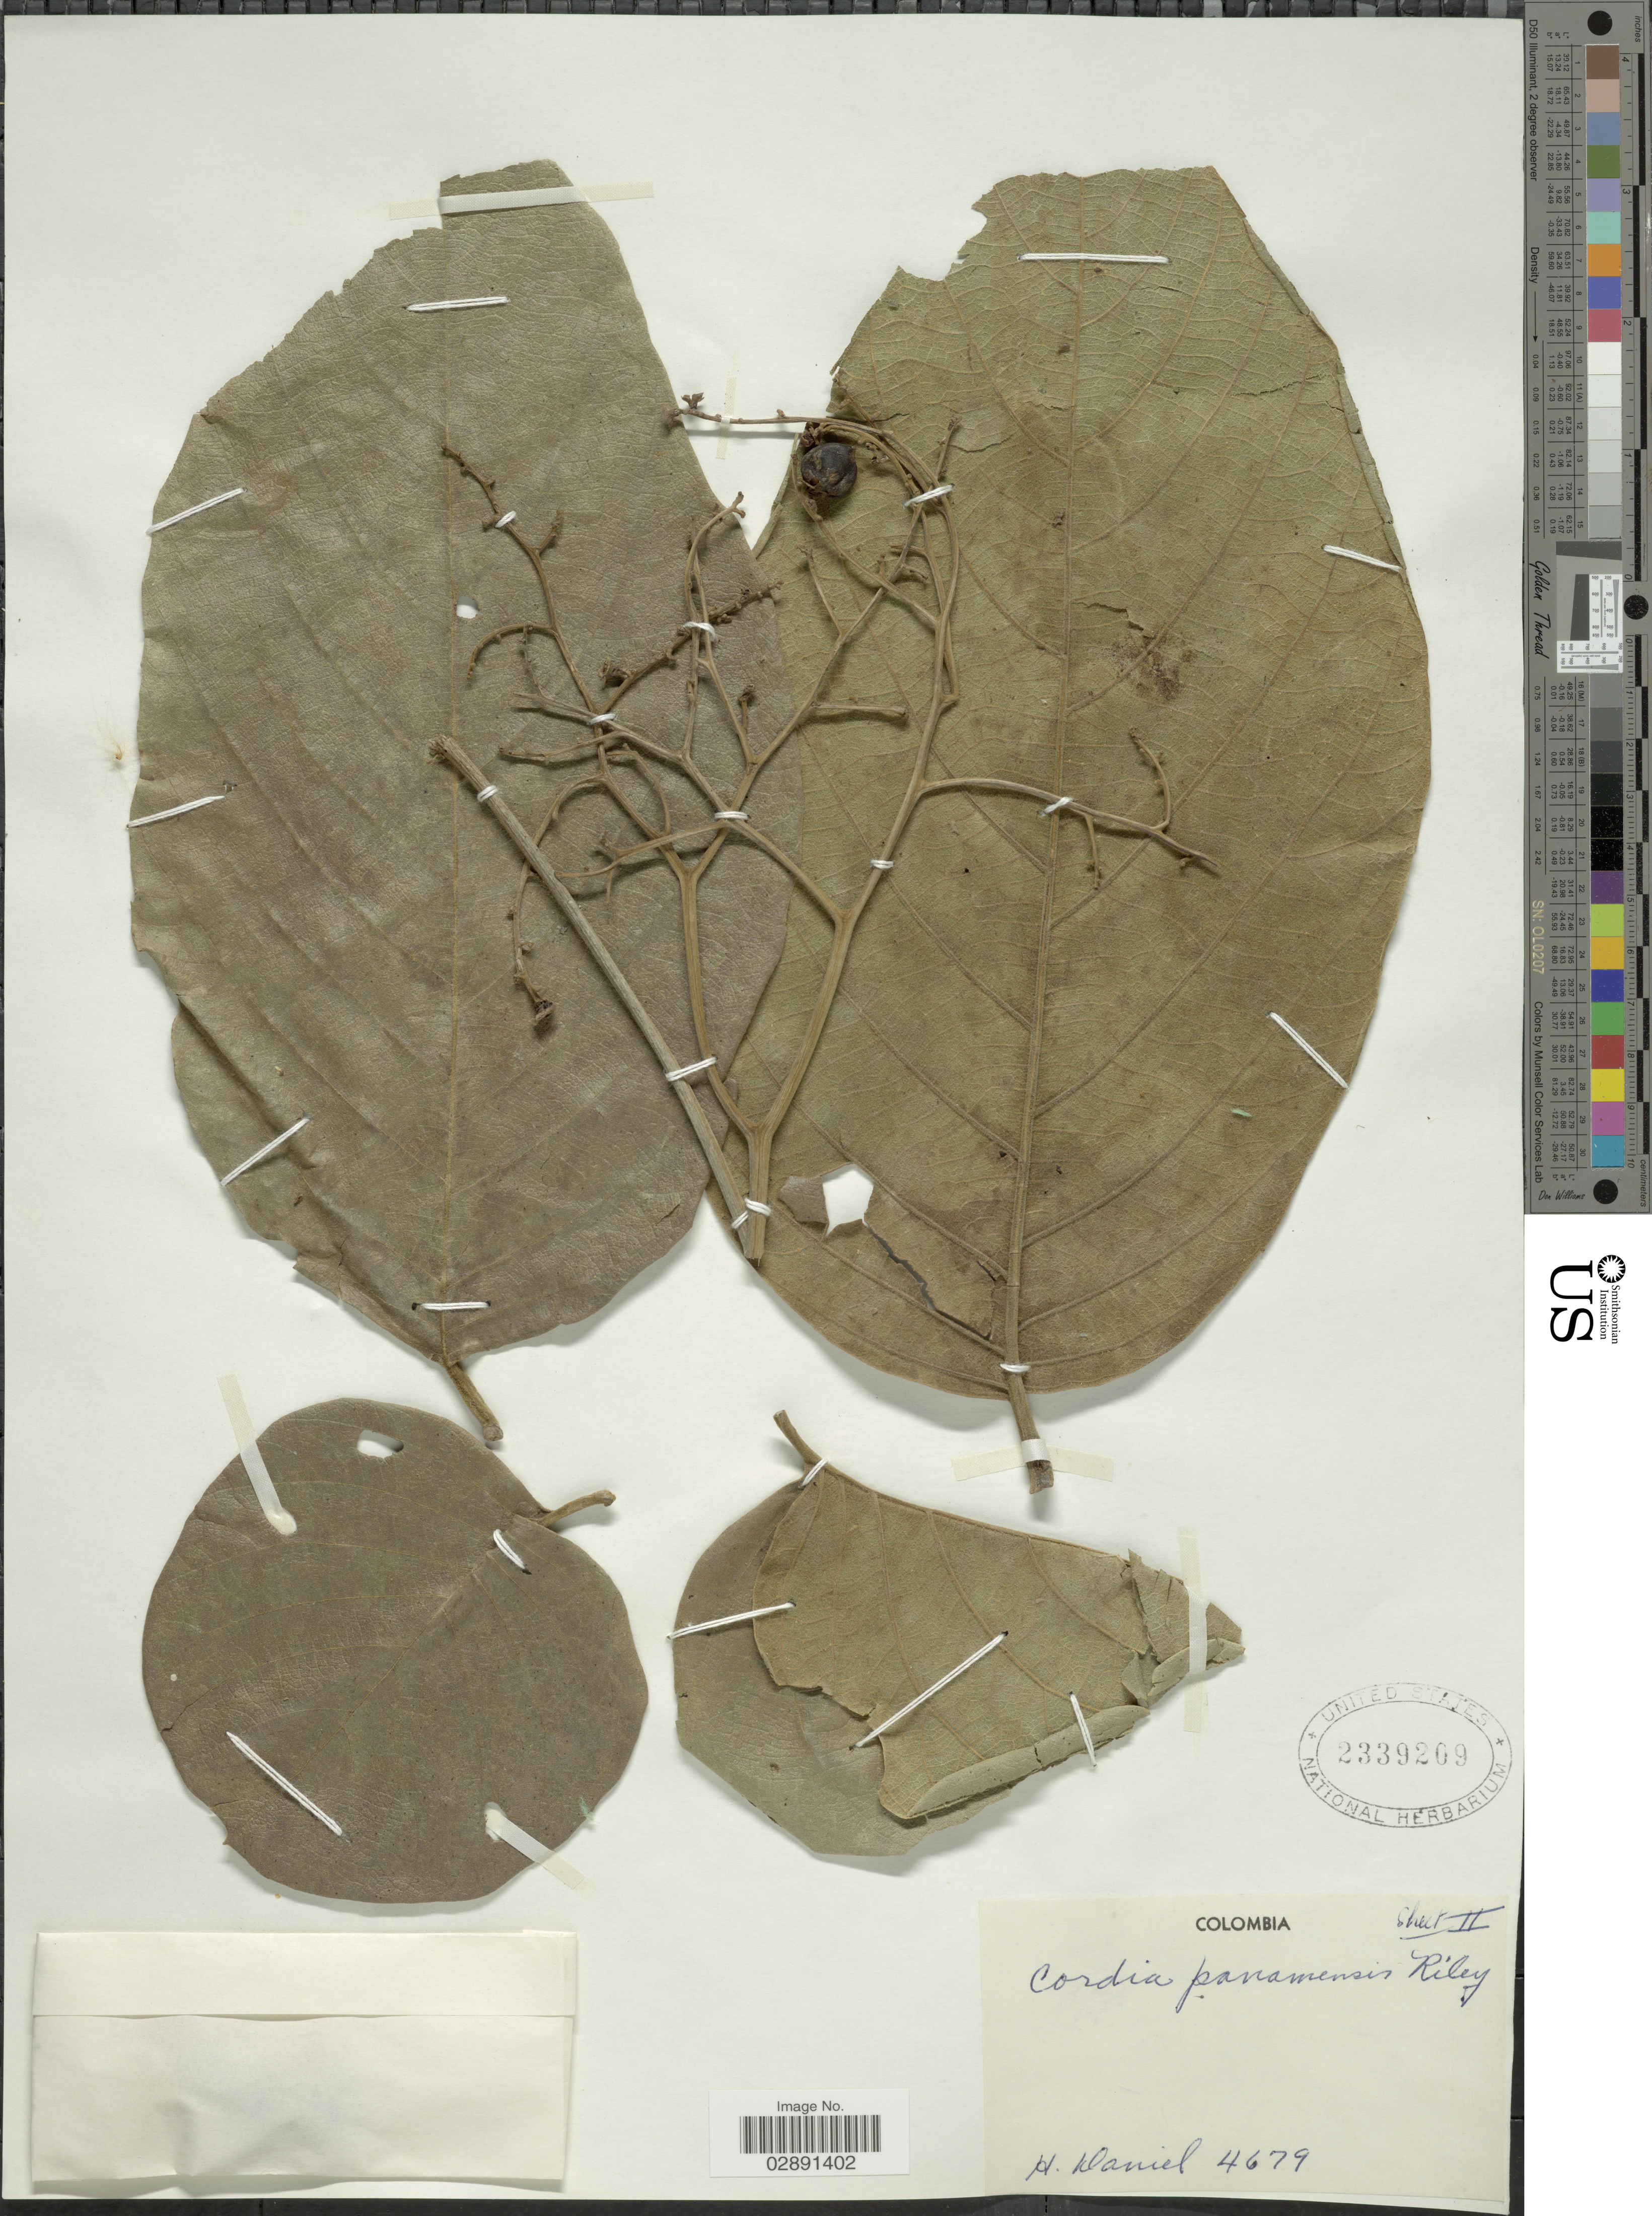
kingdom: Plantae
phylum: Tracheophyta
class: Magnoliopsida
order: Boraginales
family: Cordiaceae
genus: Cordia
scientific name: Cordia panamensis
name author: L. Riley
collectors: H. Daniel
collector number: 4679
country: Colombia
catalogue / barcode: US 2339209